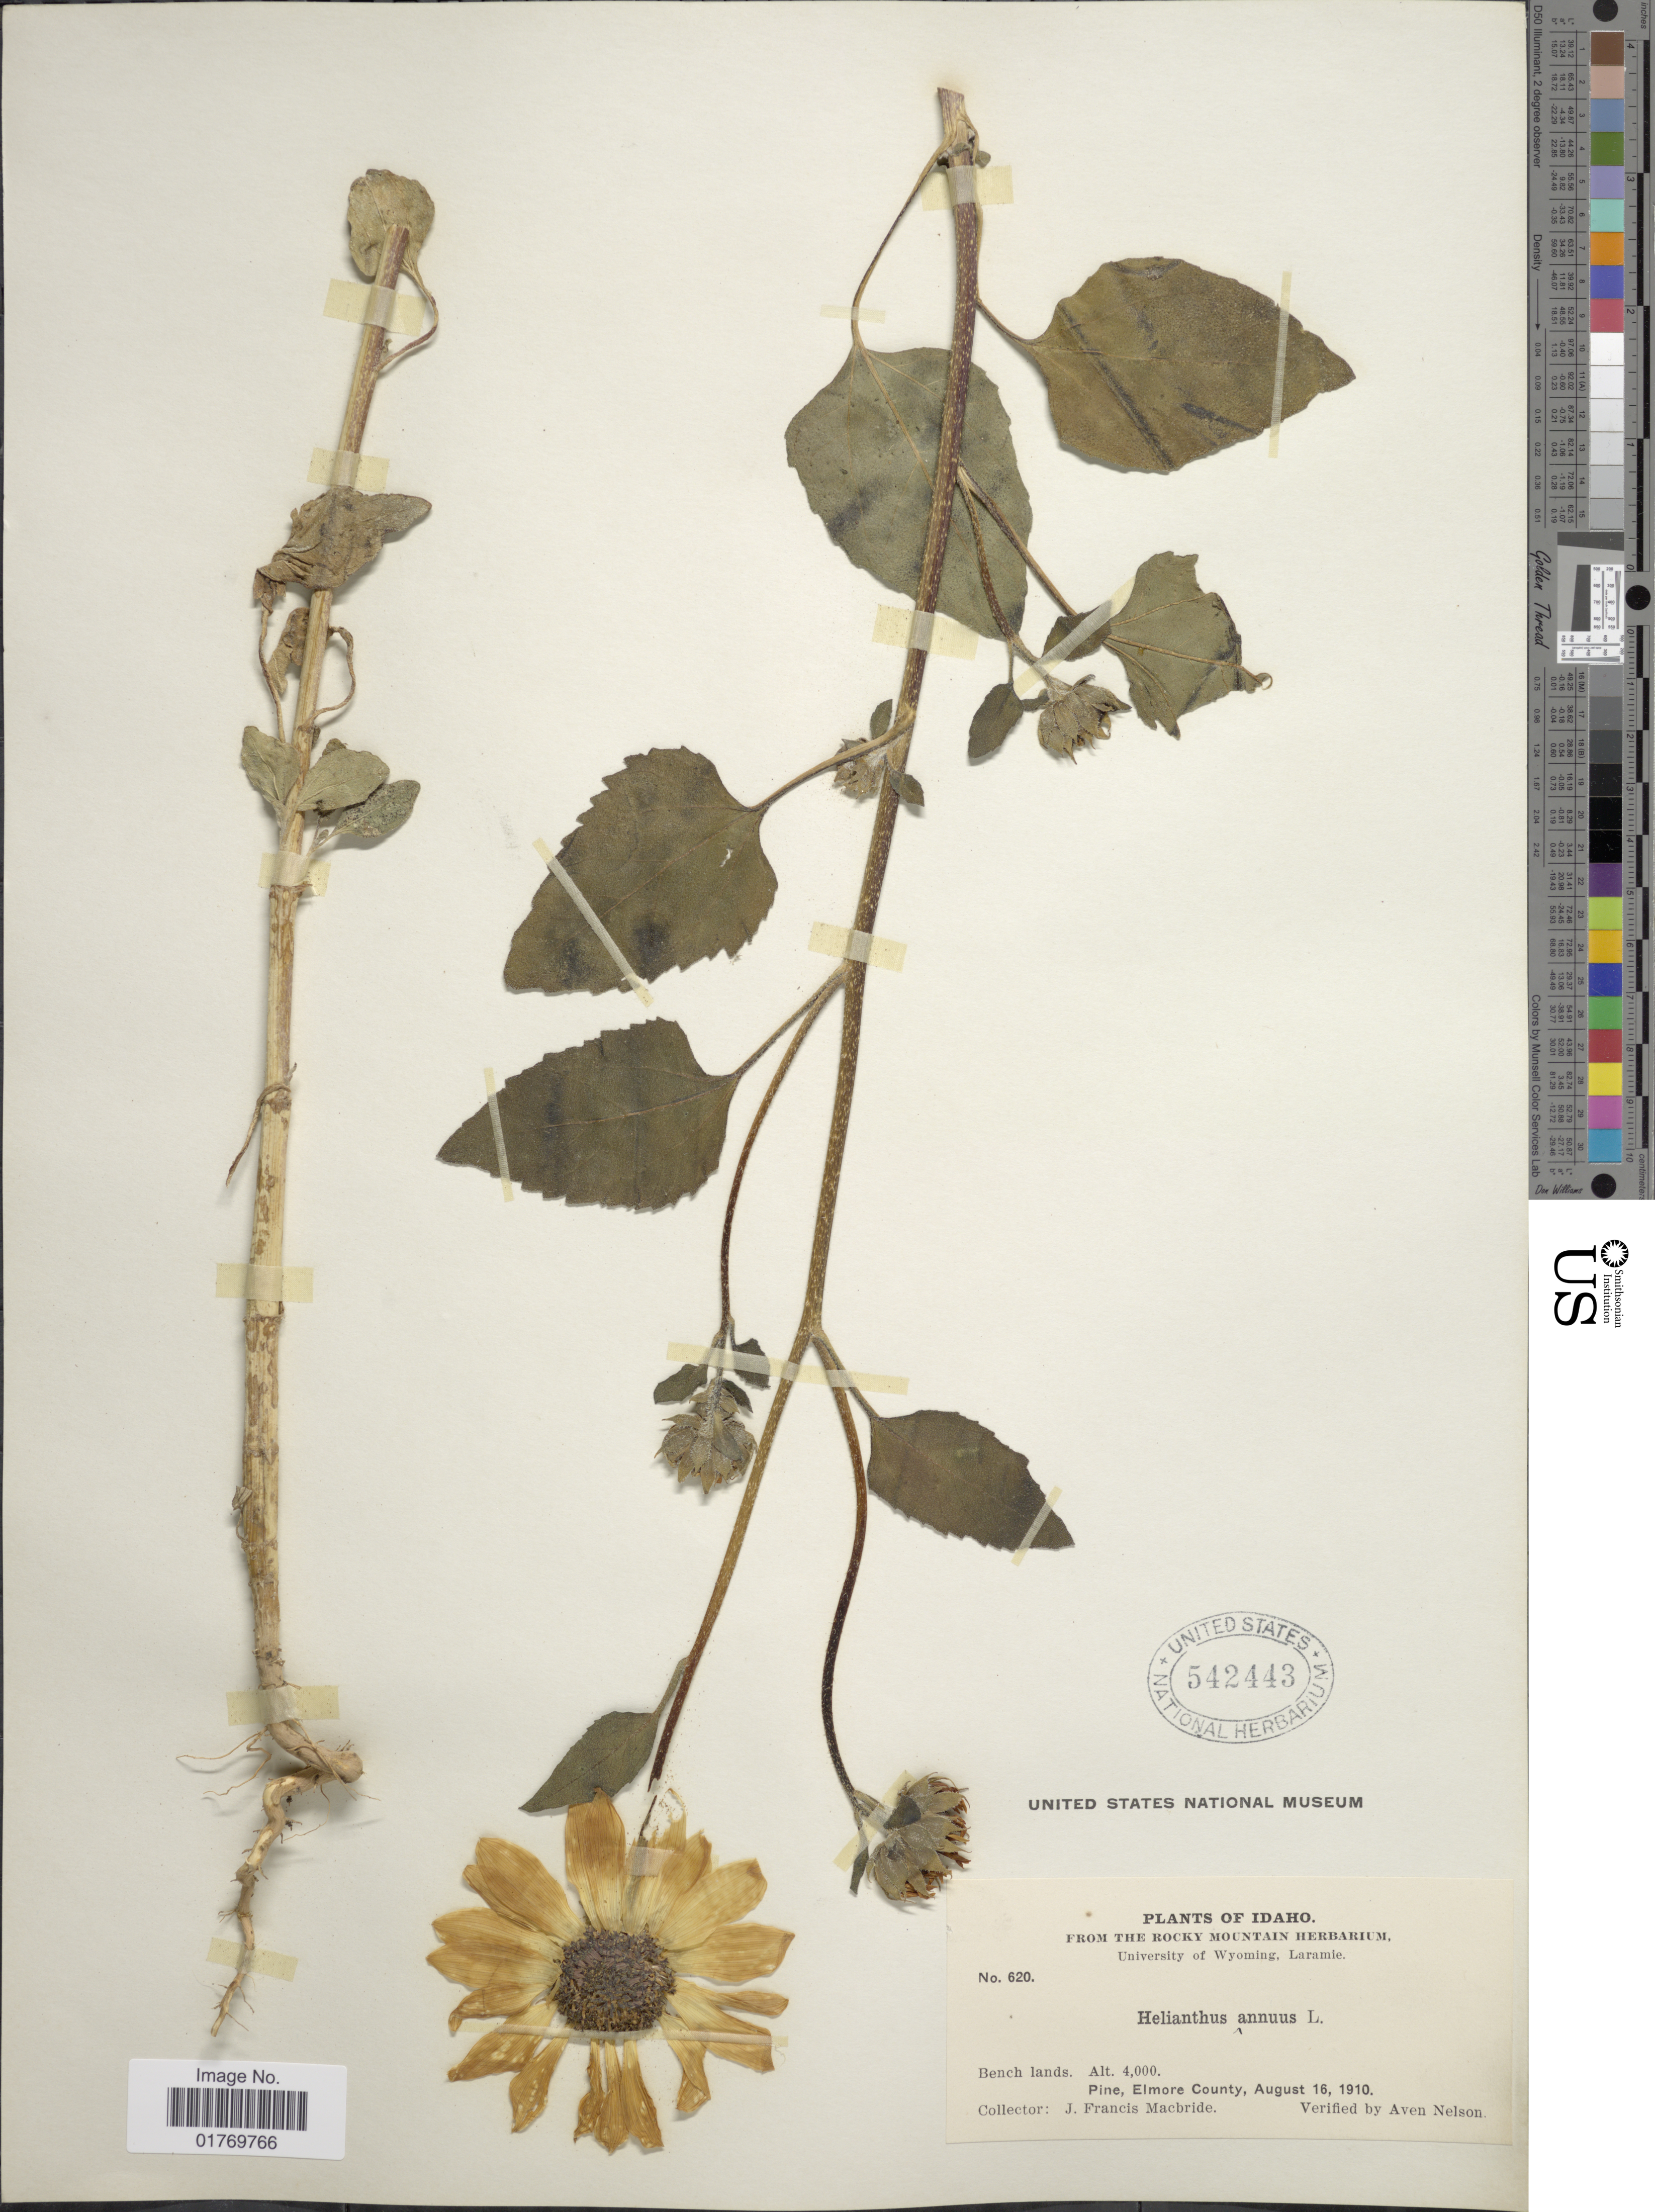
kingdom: Plantae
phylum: Tracheophyta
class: Magnoliopsida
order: Asterales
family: Asteraceae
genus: Helianthus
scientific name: Helianthus annuus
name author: L.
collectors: J. F. Macbride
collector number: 620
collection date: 1910-08-16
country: United States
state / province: Idaho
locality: Pine, Elmore County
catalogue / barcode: US 542443